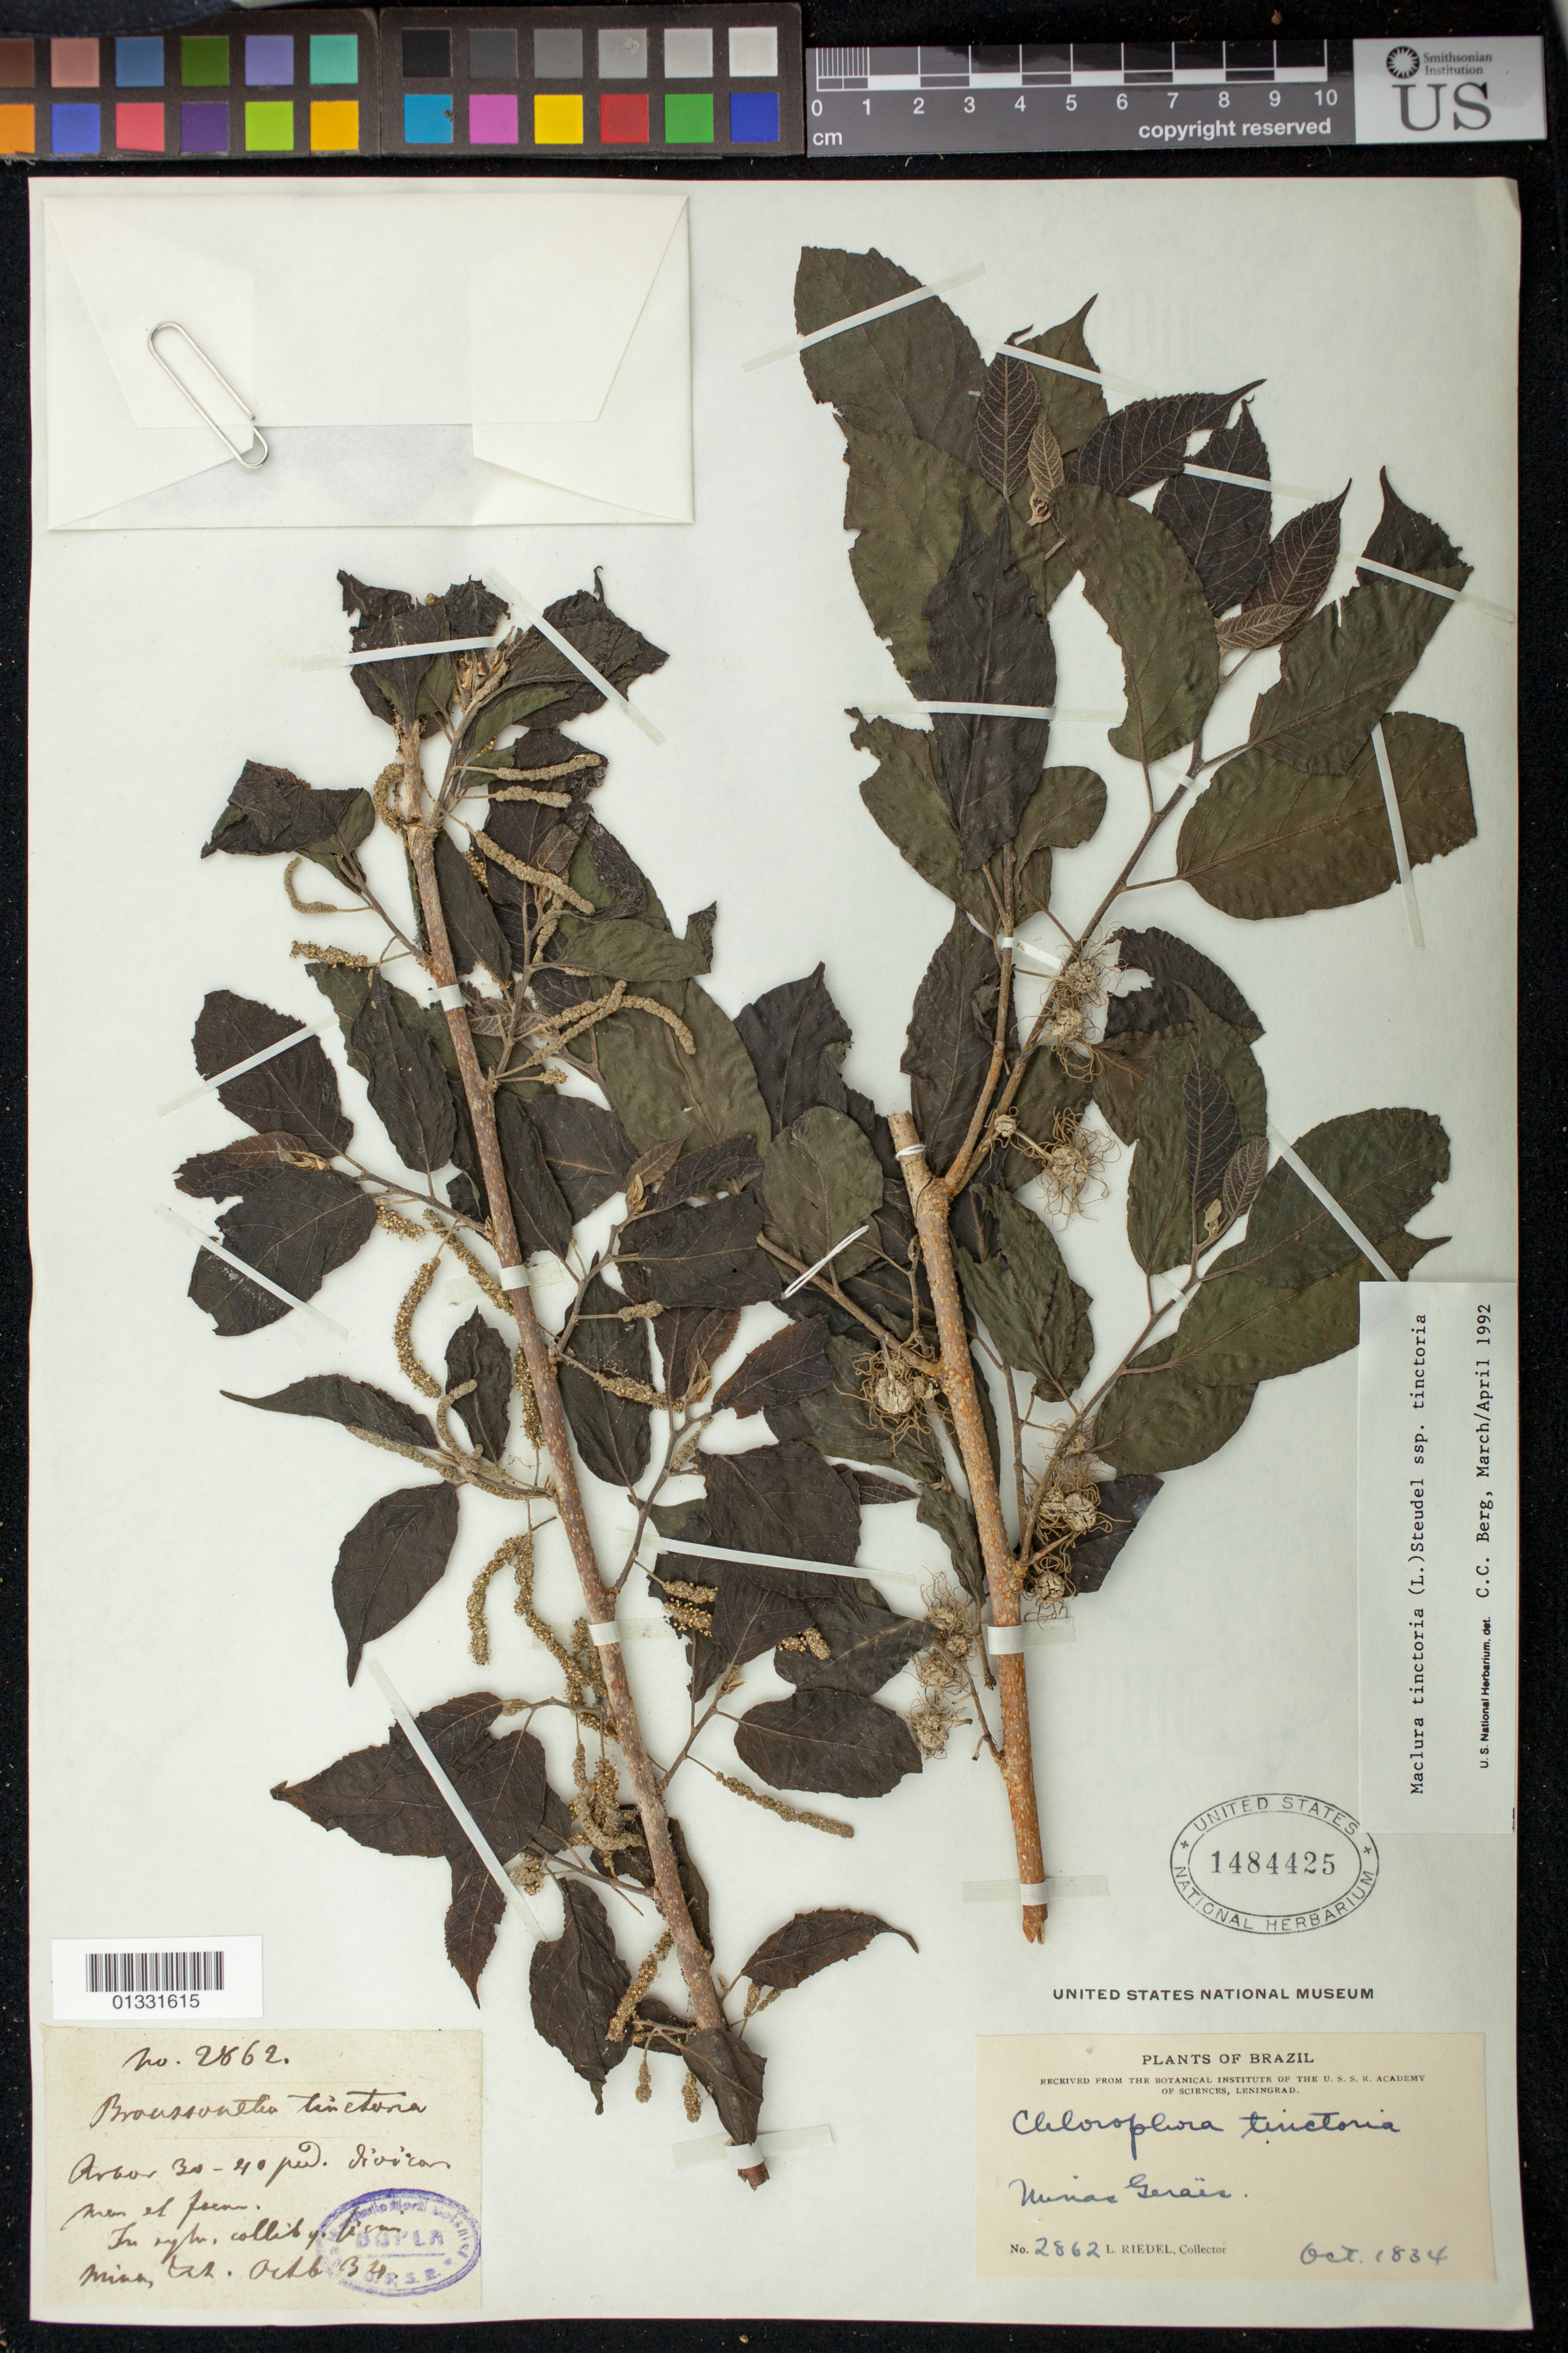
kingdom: Plantae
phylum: Tracheophyta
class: Magnoliopsida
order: Rosales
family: Moraceae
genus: Maclura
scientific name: Maclura tinctoria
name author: (L.) D. Don ex Steud.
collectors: L. Riedel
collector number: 2862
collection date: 1834-10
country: Brazil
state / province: Minas Gerais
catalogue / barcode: US 1484425